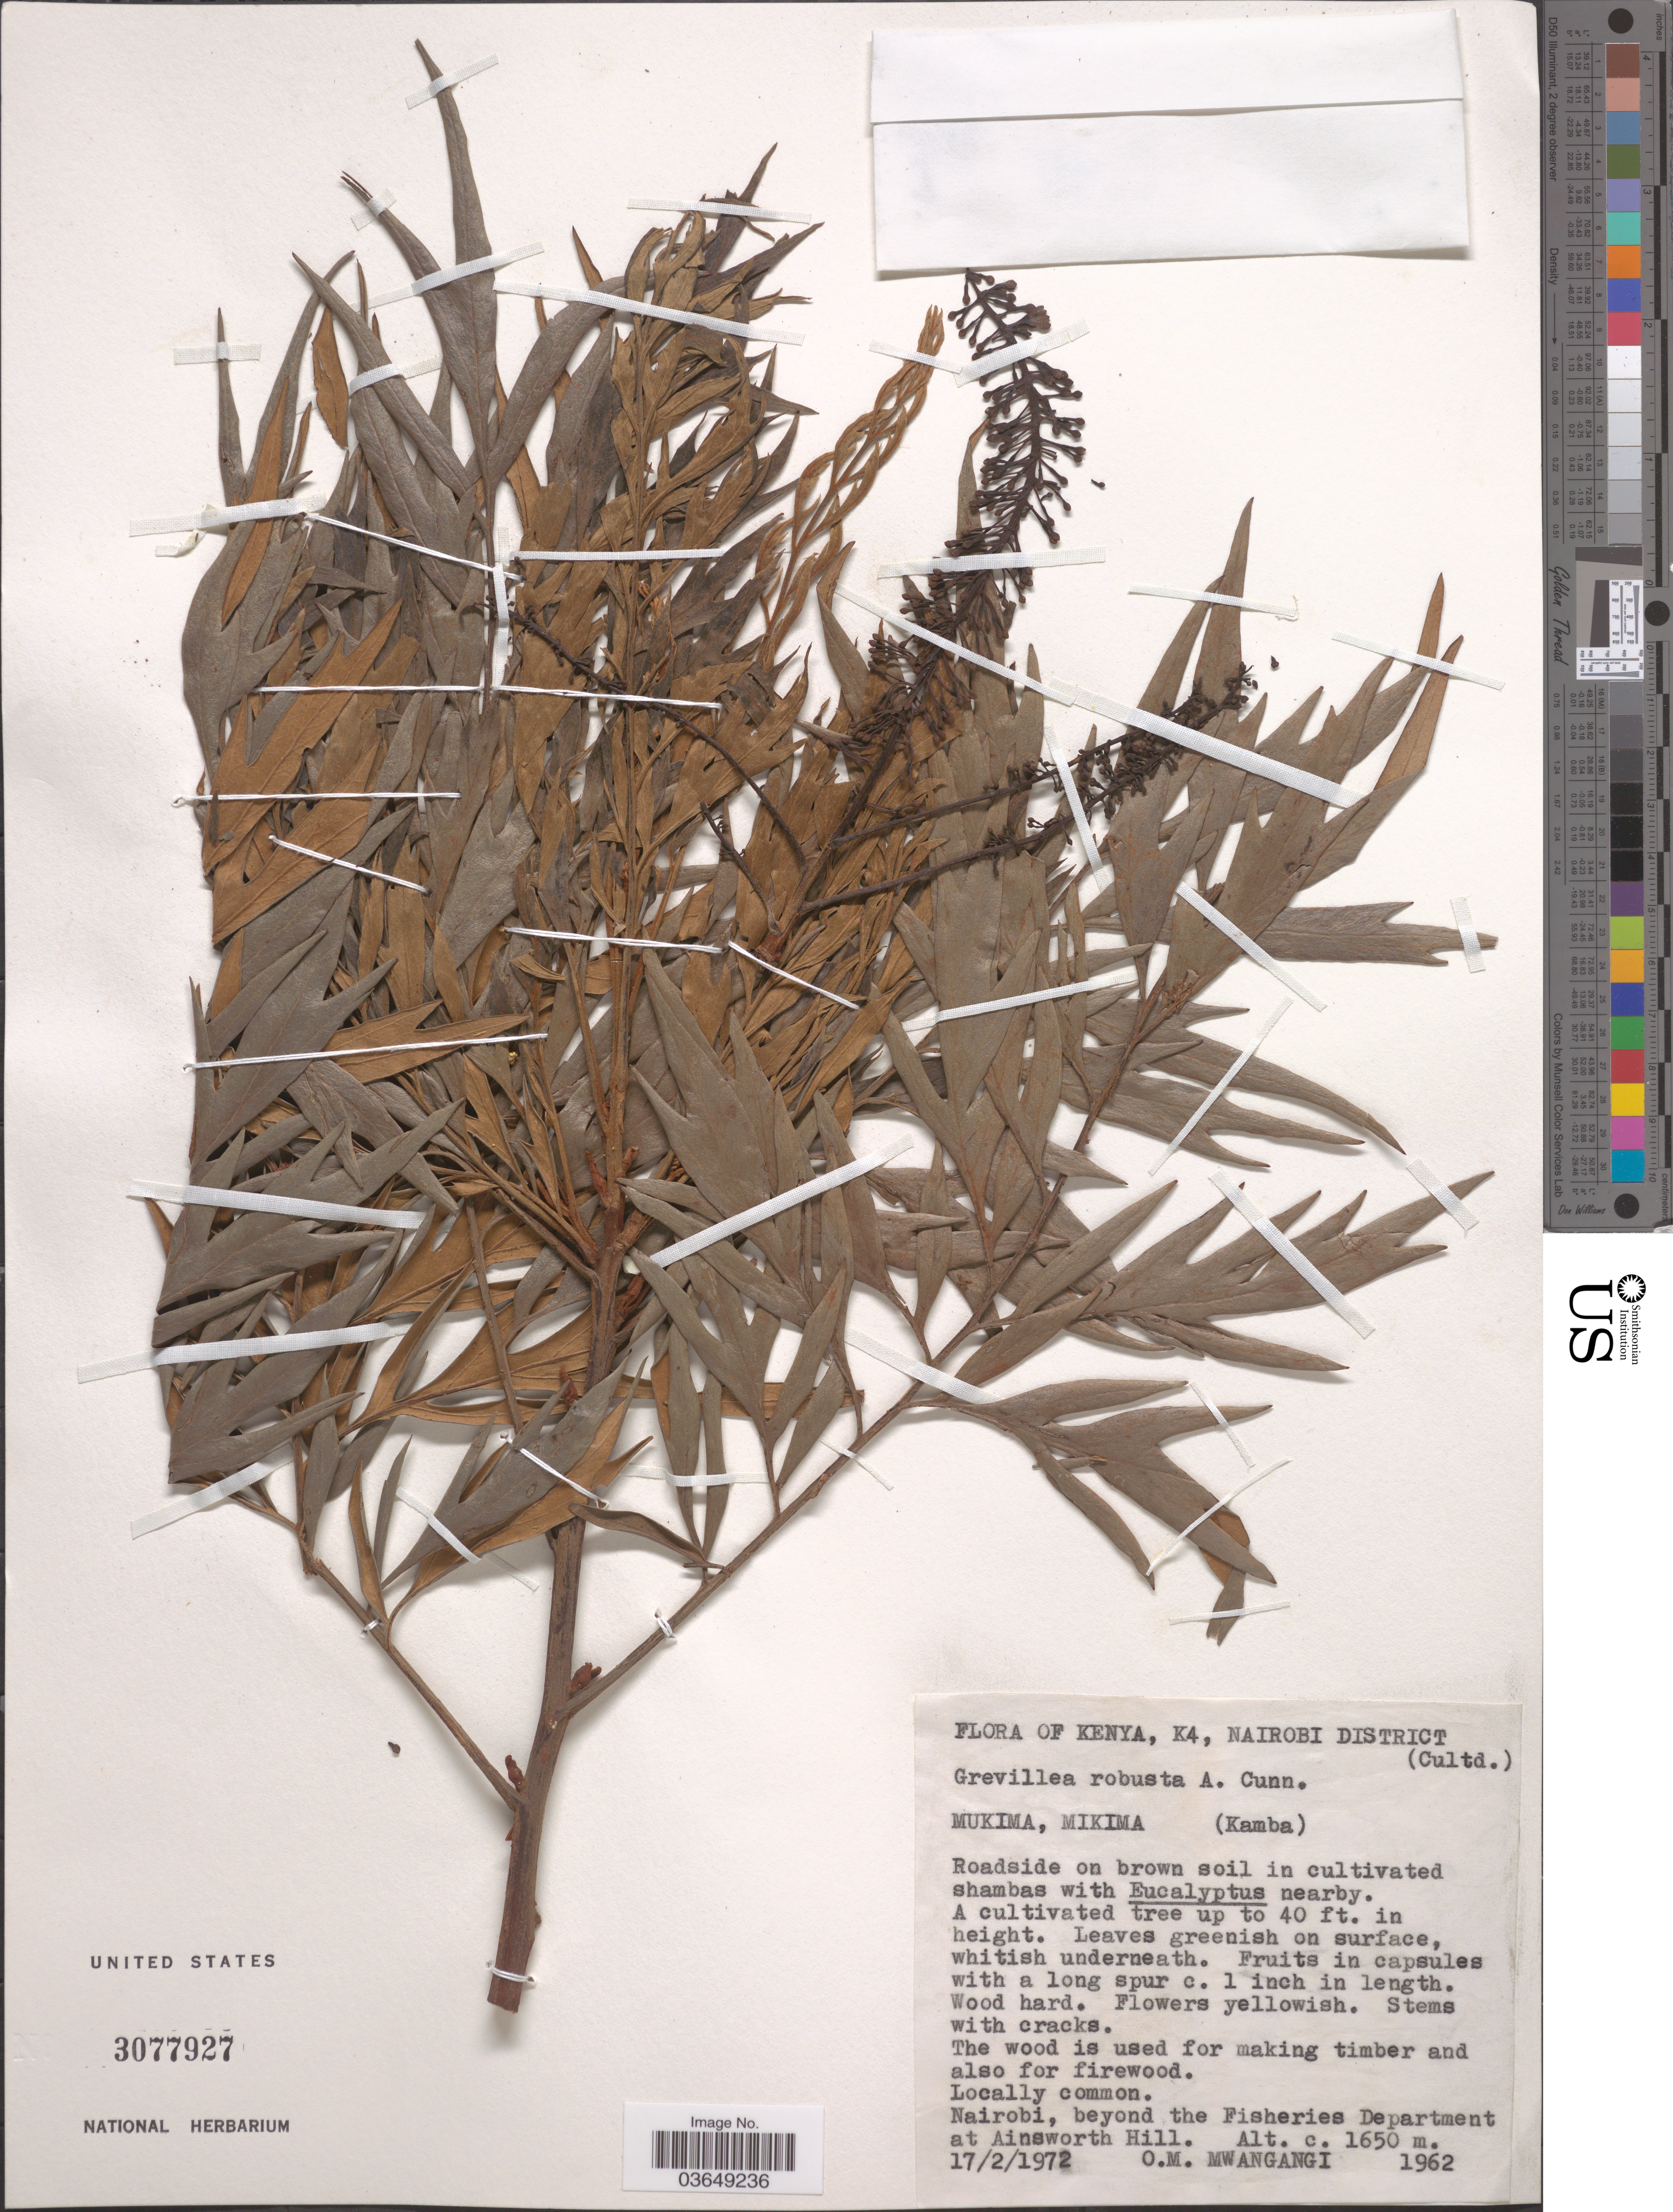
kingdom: Plantae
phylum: Tracheophyta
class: Magnoliopsida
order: Proteales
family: Proteaceae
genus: Grevillea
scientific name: Grevillea robusta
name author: A. Cunn.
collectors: O. M. Mwangangi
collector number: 1962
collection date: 1972-02-17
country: Kenya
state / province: Nairobi Area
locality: K4, Nairobi District. Nairobi, beyond the Fisheries Department at Ainsworth Hill.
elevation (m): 1650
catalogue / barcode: US 3077927